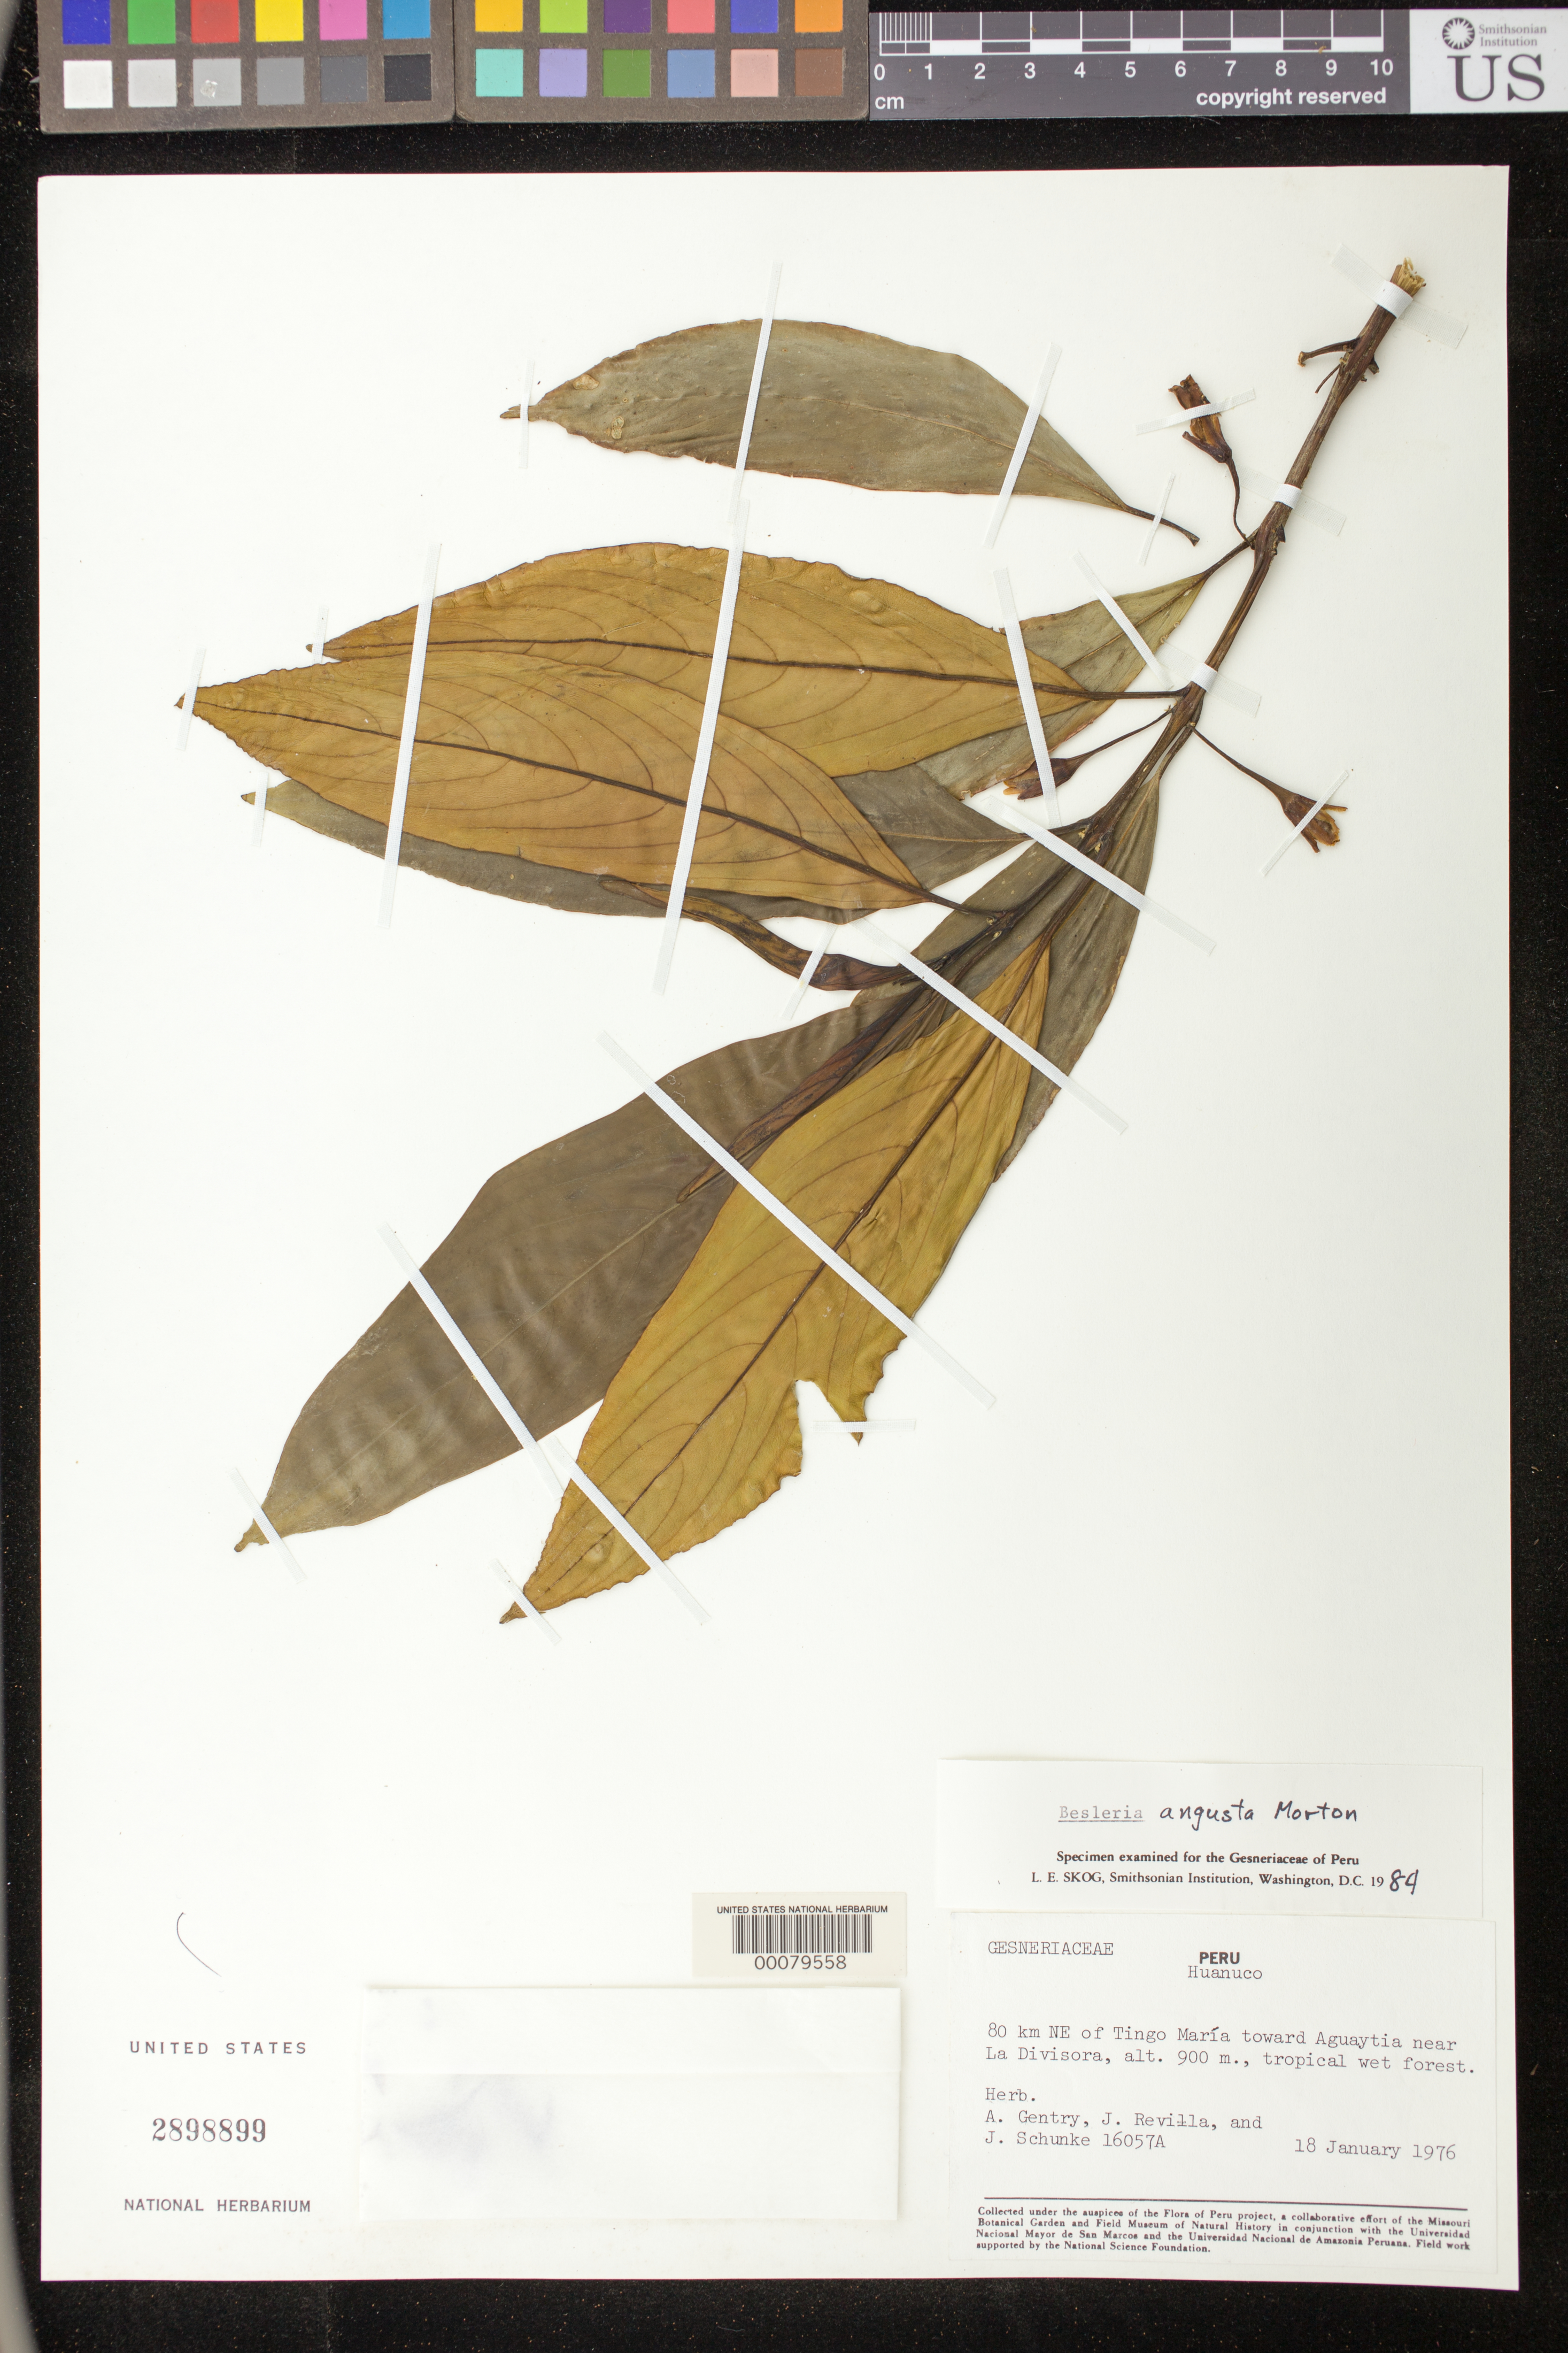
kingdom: Plantae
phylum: Tracheophyta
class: Magnoliopsida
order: Lamiales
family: Gesneriaceae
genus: Besleria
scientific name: Besleria angusta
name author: C.V. Morton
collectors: A. H. Gentry, J. Revilla & J. Schunke Vigo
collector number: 16057 a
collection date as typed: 18 Jan 1976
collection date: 1976-01-18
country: Peru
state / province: Huánuco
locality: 80 km NE of Tingo Maria toward Aguaytia near La Divisoria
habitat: Tropical wet forest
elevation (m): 900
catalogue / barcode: US 2898899